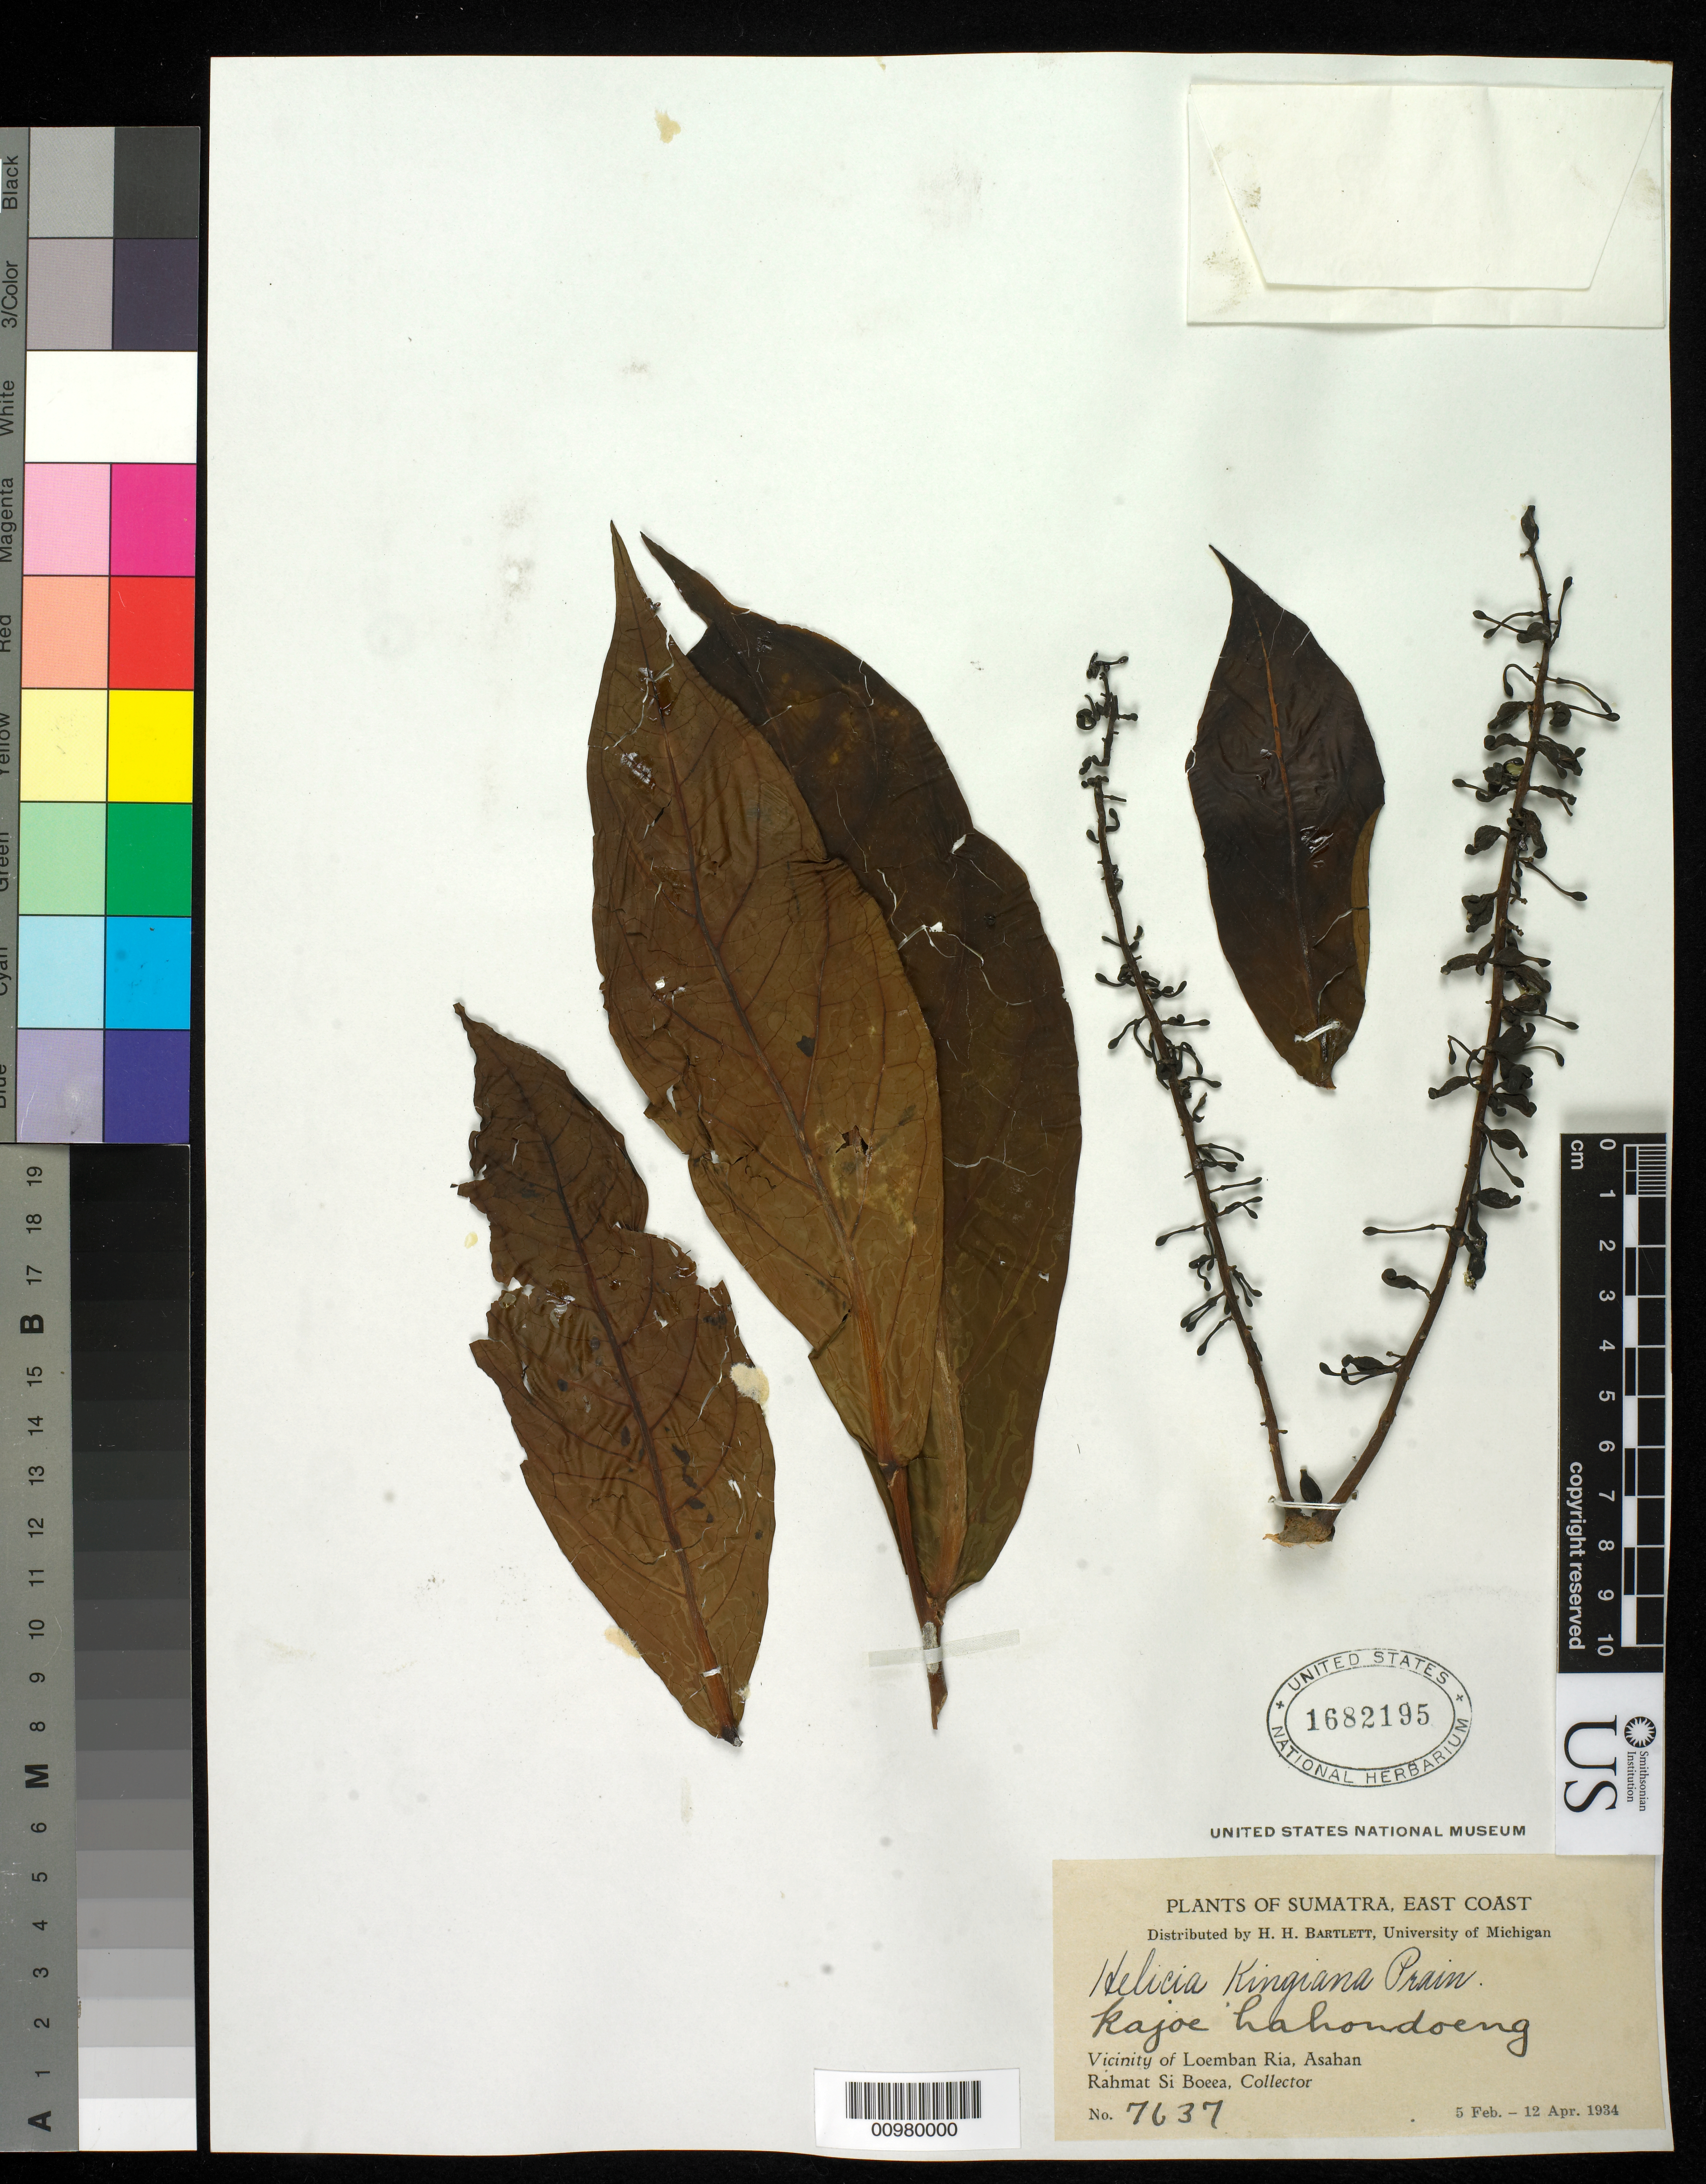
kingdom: Plantae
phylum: Tracheophyta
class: Magnoliopsida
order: Proteales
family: Proteaceae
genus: Helicia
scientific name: Helicia kingiana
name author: Prain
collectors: Rahmat Si Boeea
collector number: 7637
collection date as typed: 05 Feb 1934 to 12 Apr 1934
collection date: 1934-02-05/1934-04-12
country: Indonesia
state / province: Sumatra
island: Sumatra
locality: Vicinity of Loemban Ria, Asahan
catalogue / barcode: US 1682195